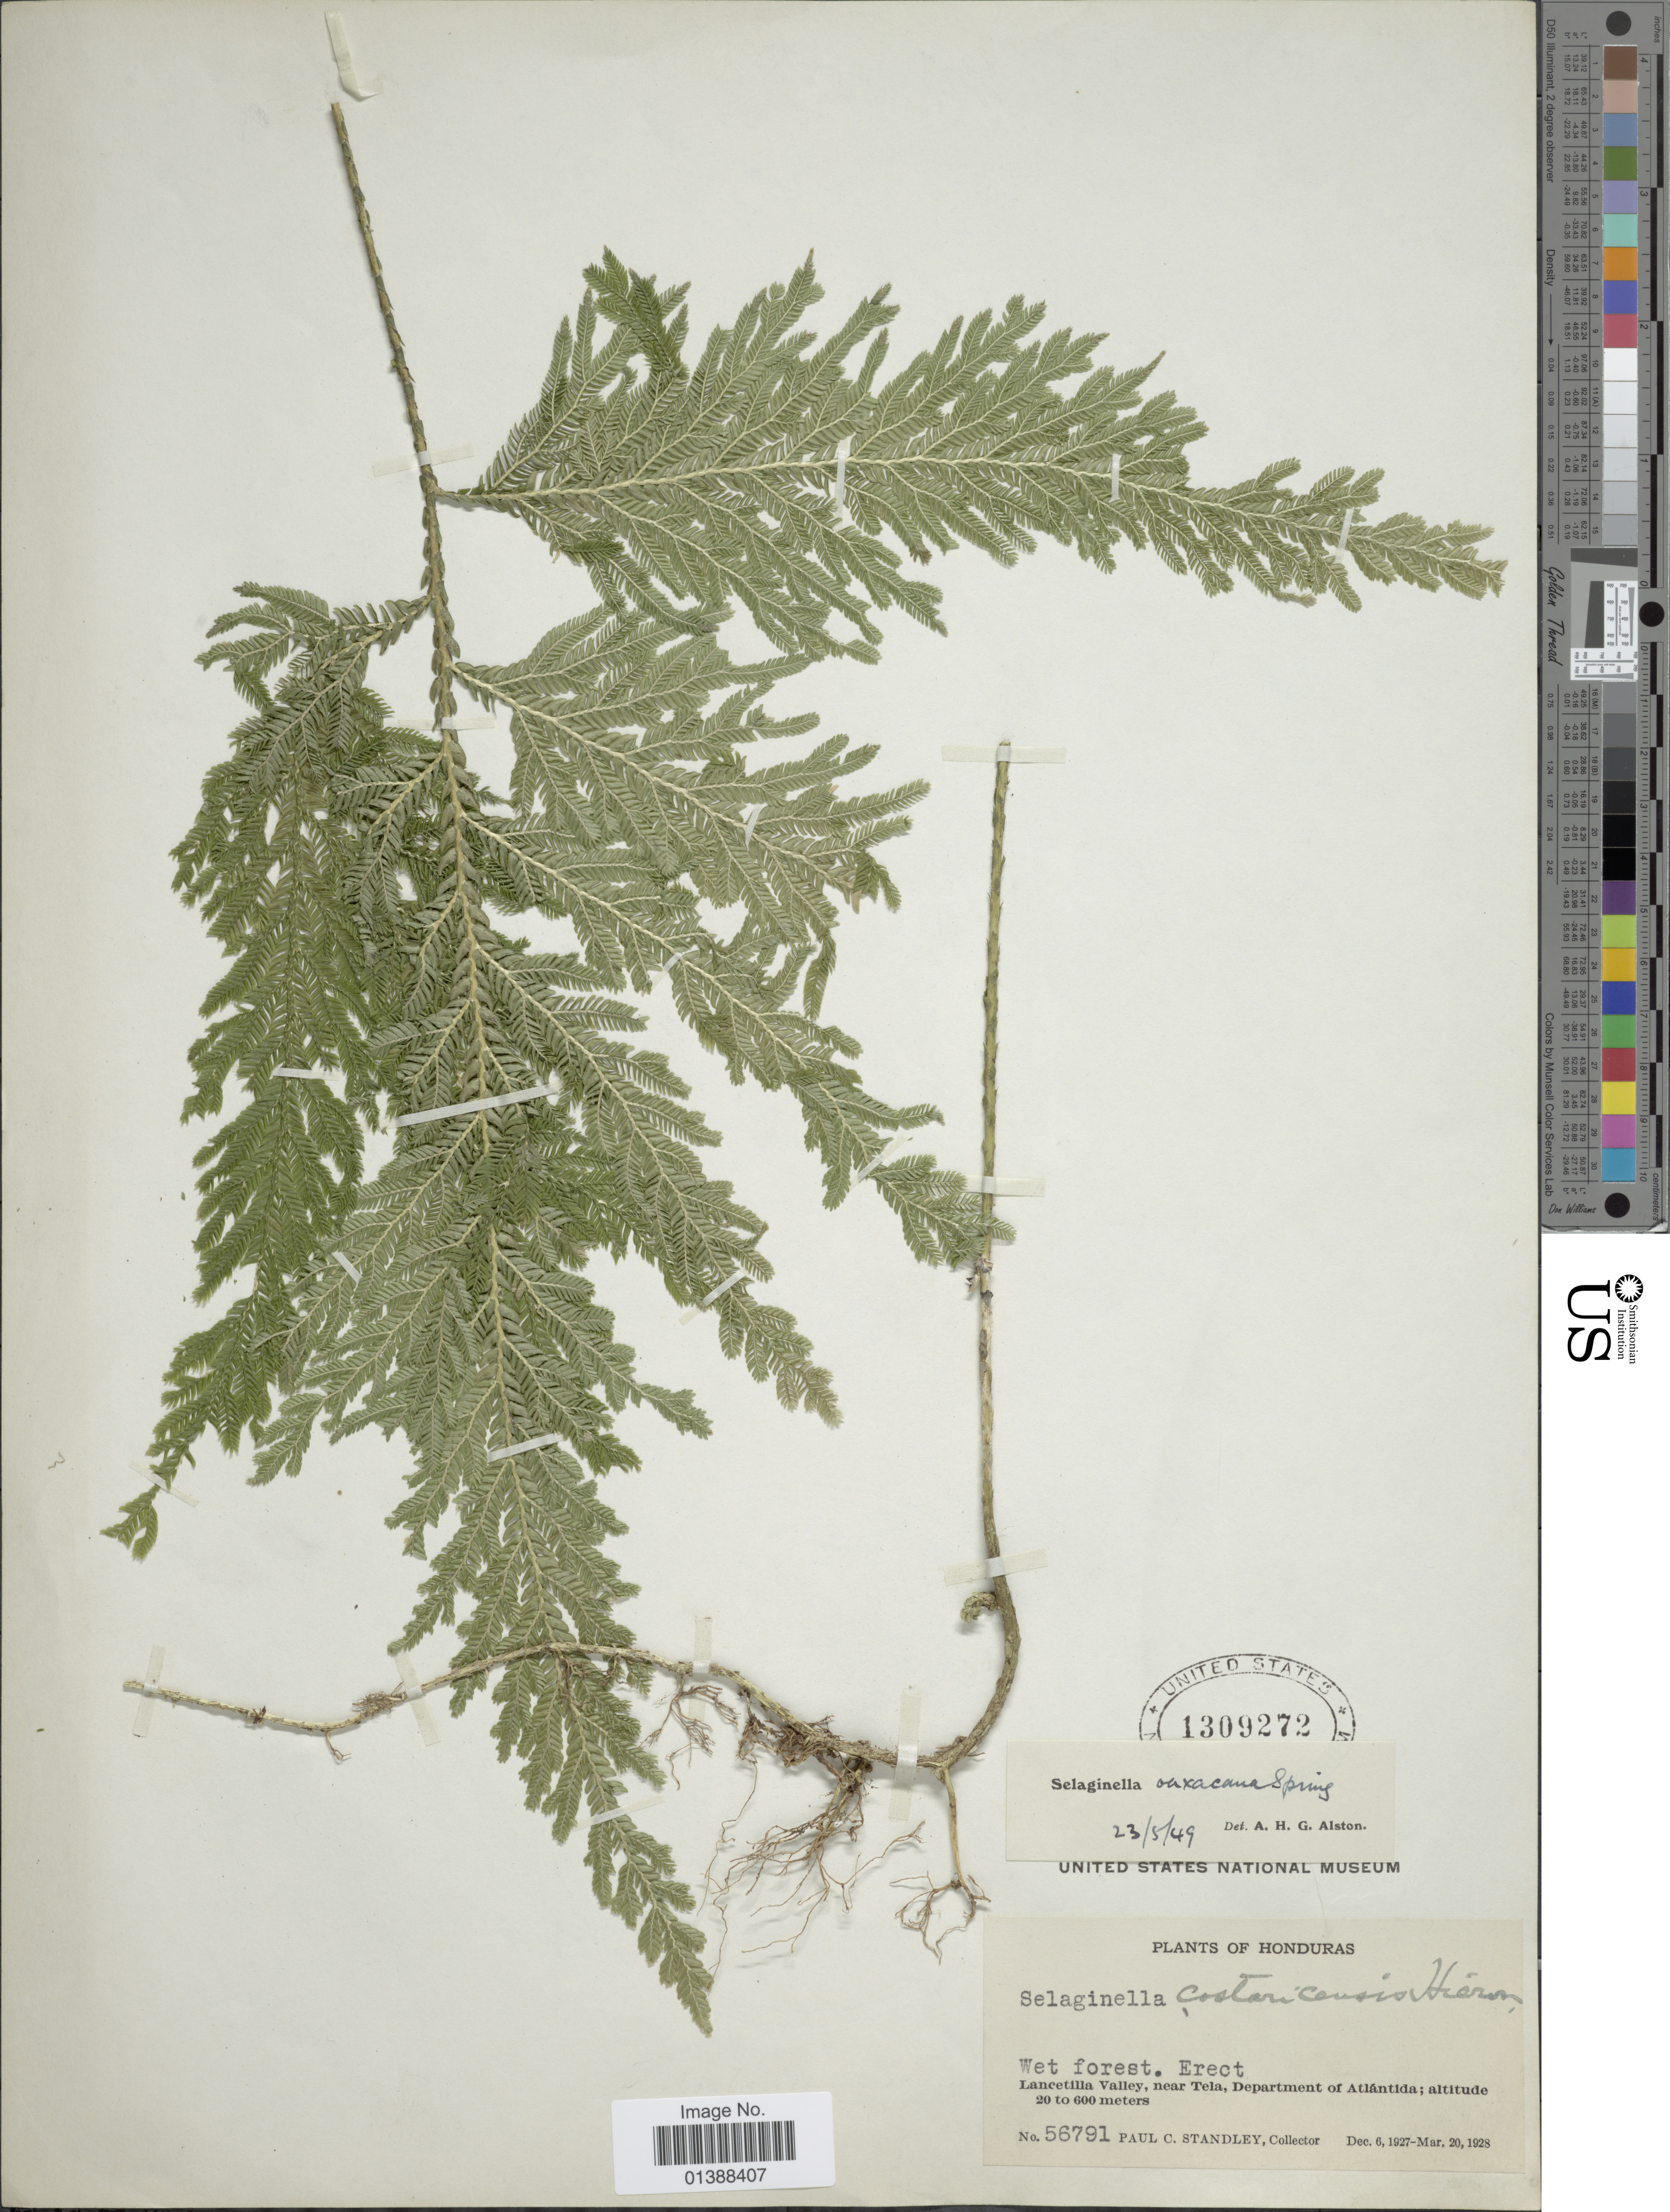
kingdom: Plantae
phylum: Tracheophyta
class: Lycopodiopsida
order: Selaginellales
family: Selaginellaceae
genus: Selaginella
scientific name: Selaginella oaxacana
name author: Spring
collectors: P. C. Standley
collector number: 56791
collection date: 1927-12-06/1928-03-20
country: Honduras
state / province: Atlántida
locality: Lancetilla Valley, near Tela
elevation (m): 20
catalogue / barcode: US 1309272